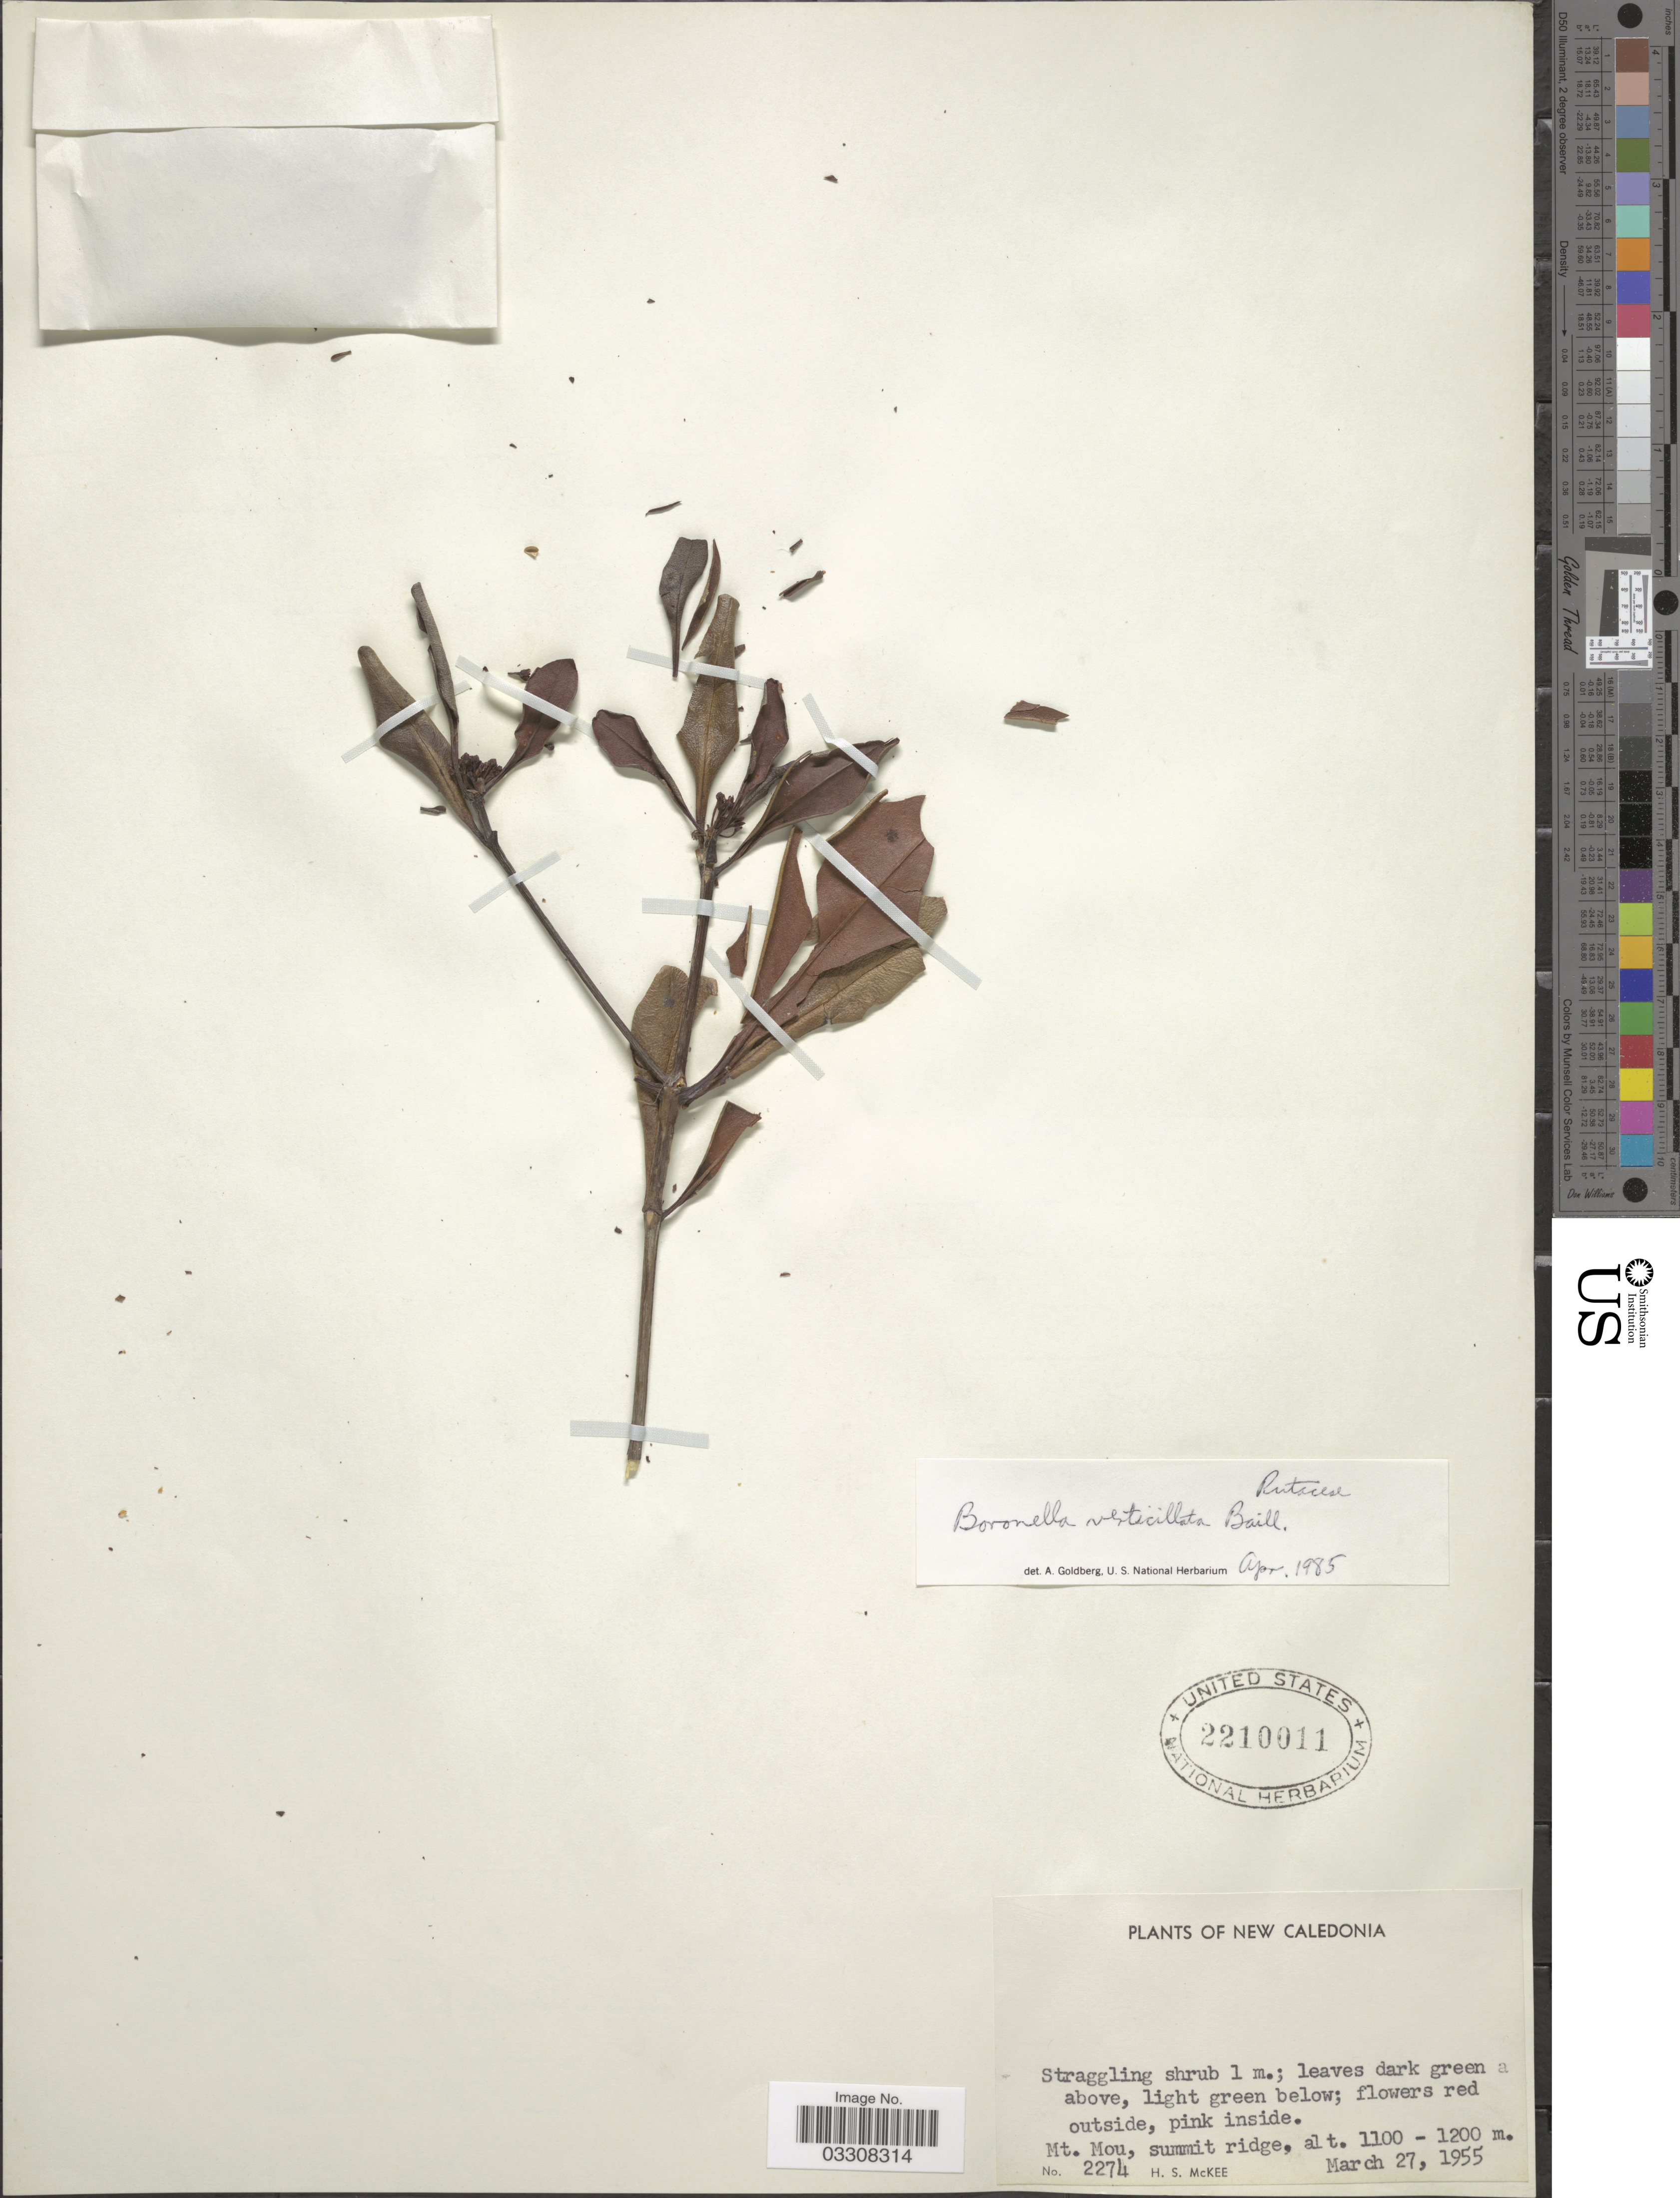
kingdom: Plantae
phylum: Tracheophyta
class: Magnoliopsida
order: Sapindales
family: Rutaceae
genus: Boronia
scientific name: Boronia parviflora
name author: Sm.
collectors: H. S. McKee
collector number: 2274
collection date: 1955-03-27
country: New Caledonia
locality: Mt. Mou, summit ridge.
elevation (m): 1100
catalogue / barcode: US 2210011